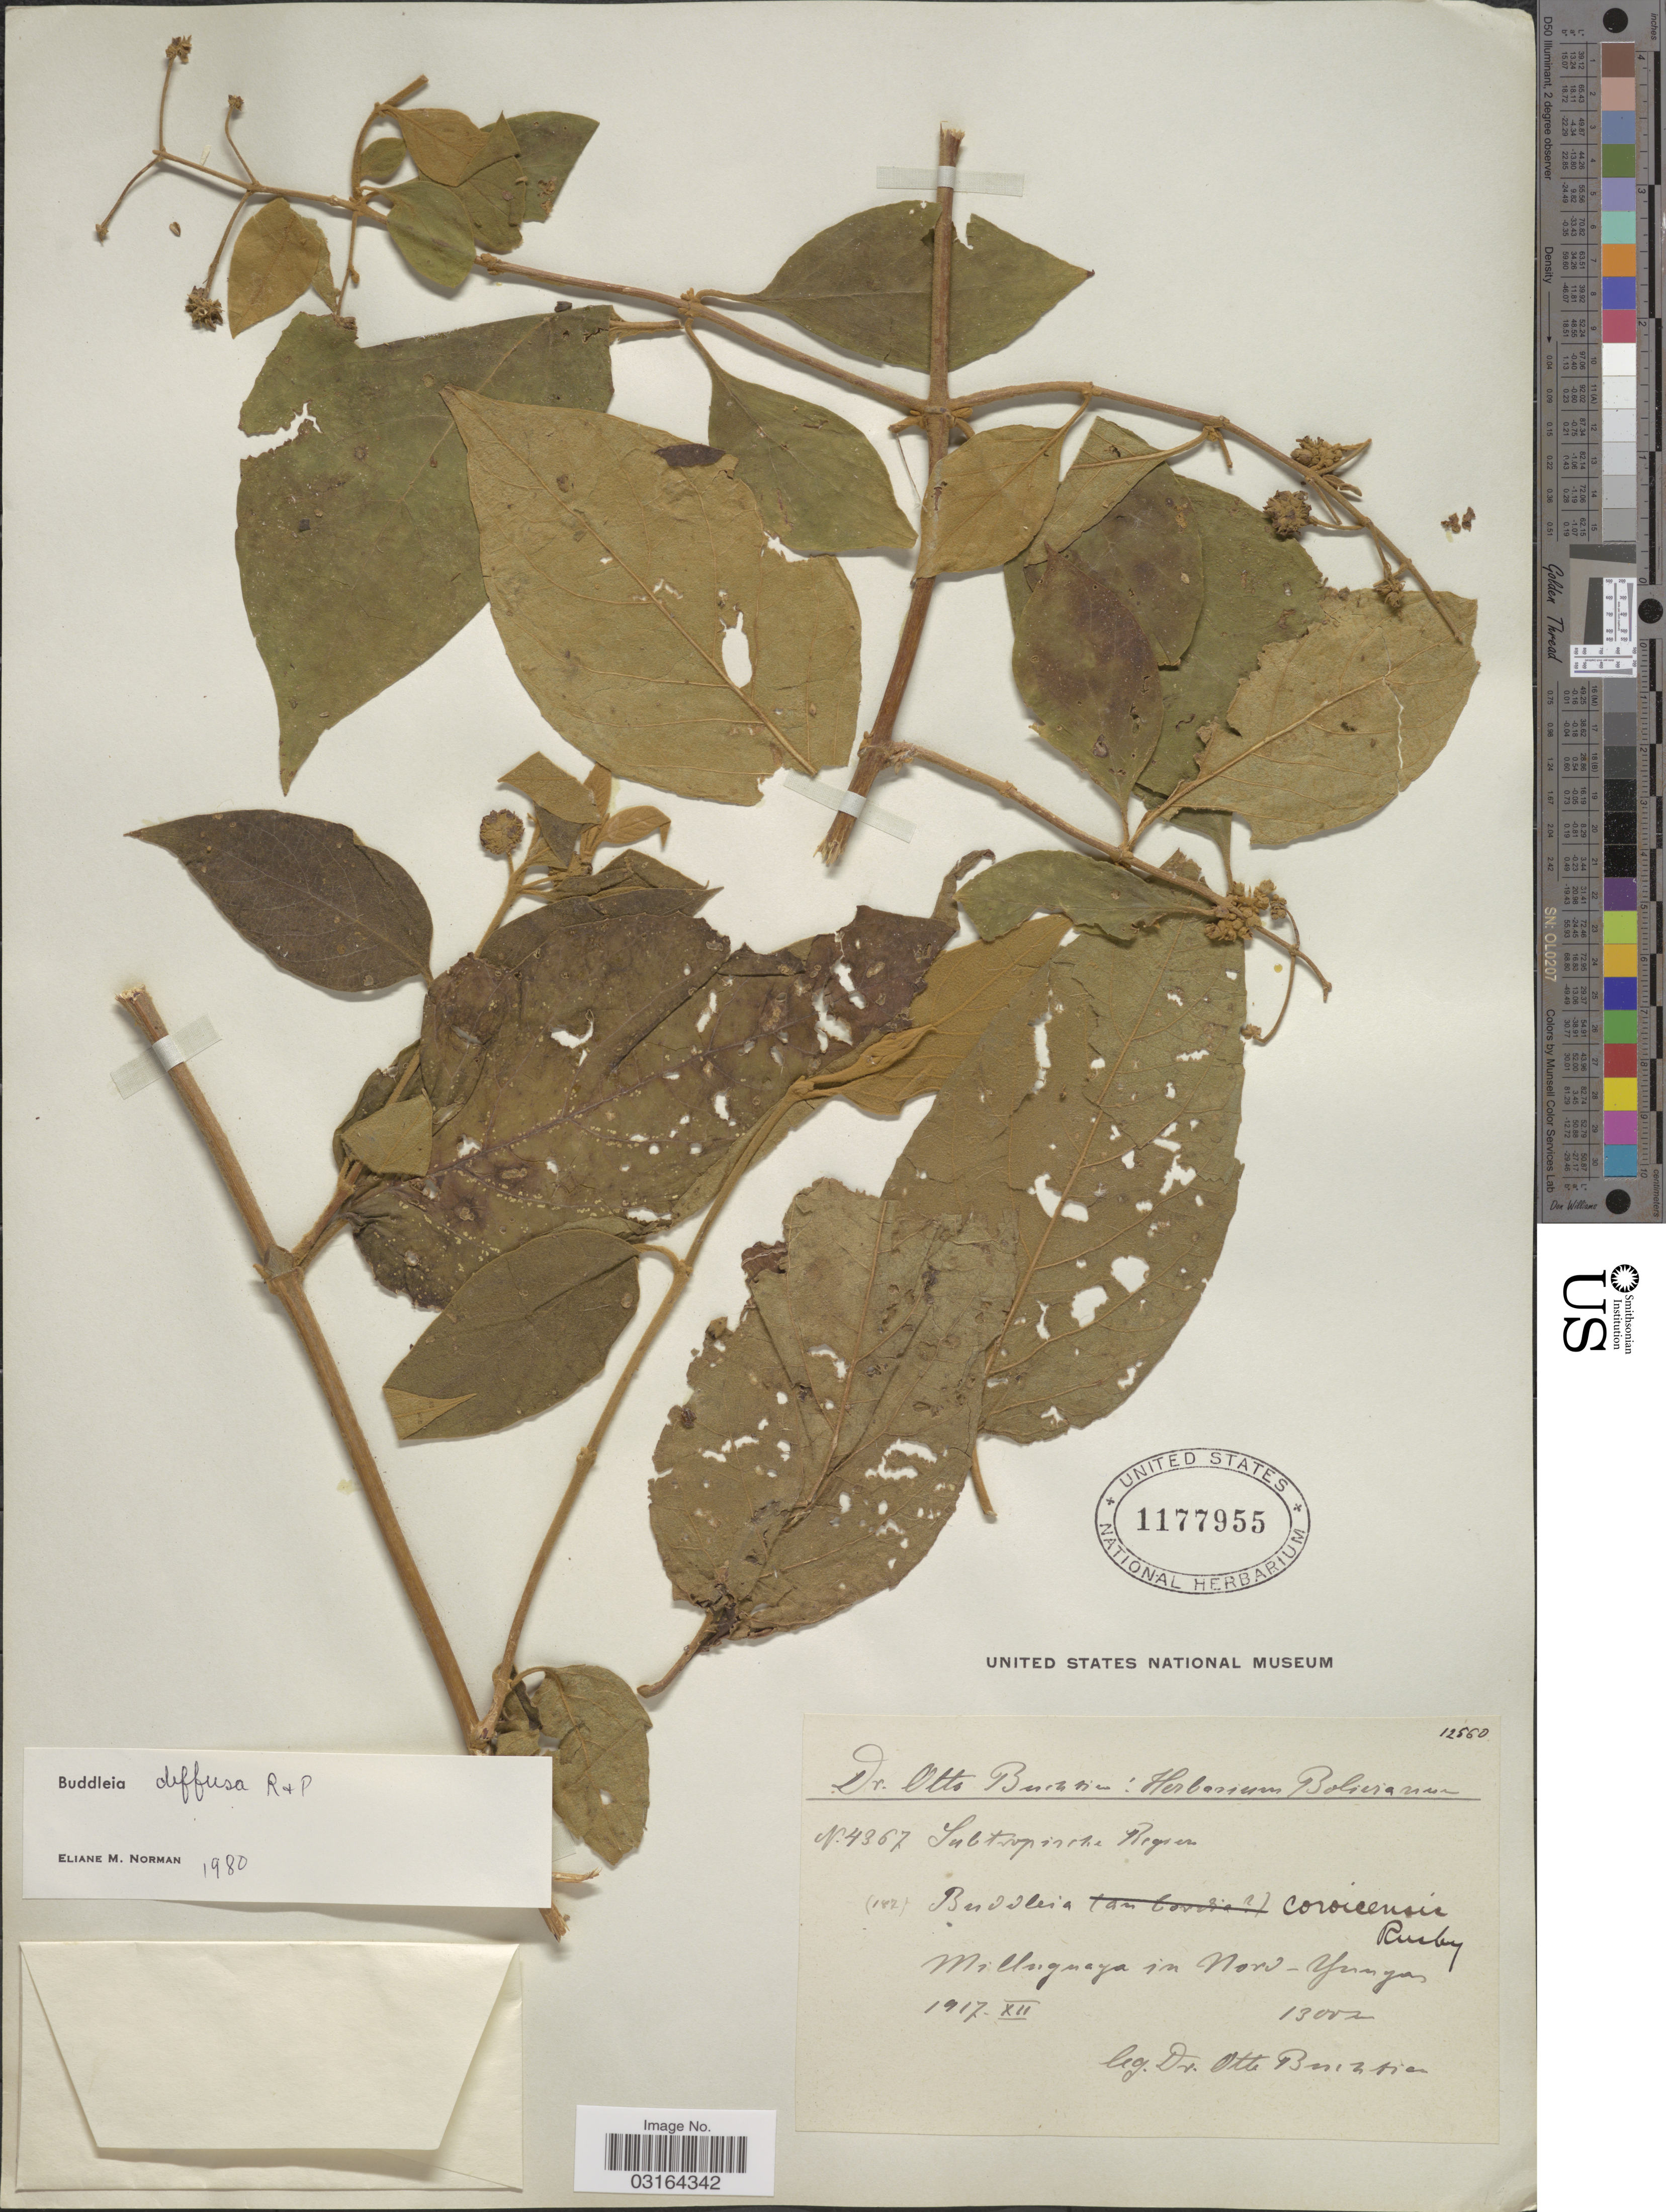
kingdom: Plantae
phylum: Tracheophyta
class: Magnoliopsida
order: Lamiales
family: Scrophulariaceae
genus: Buddleja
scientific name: Buddleja diffusa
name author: Ruiz & Pav.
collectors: O. Buchtien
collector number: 4367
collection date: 1917-12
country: Bolivia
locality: Milluguaya in Nord-Yungas.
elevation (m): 1300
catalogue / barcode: US 1177955